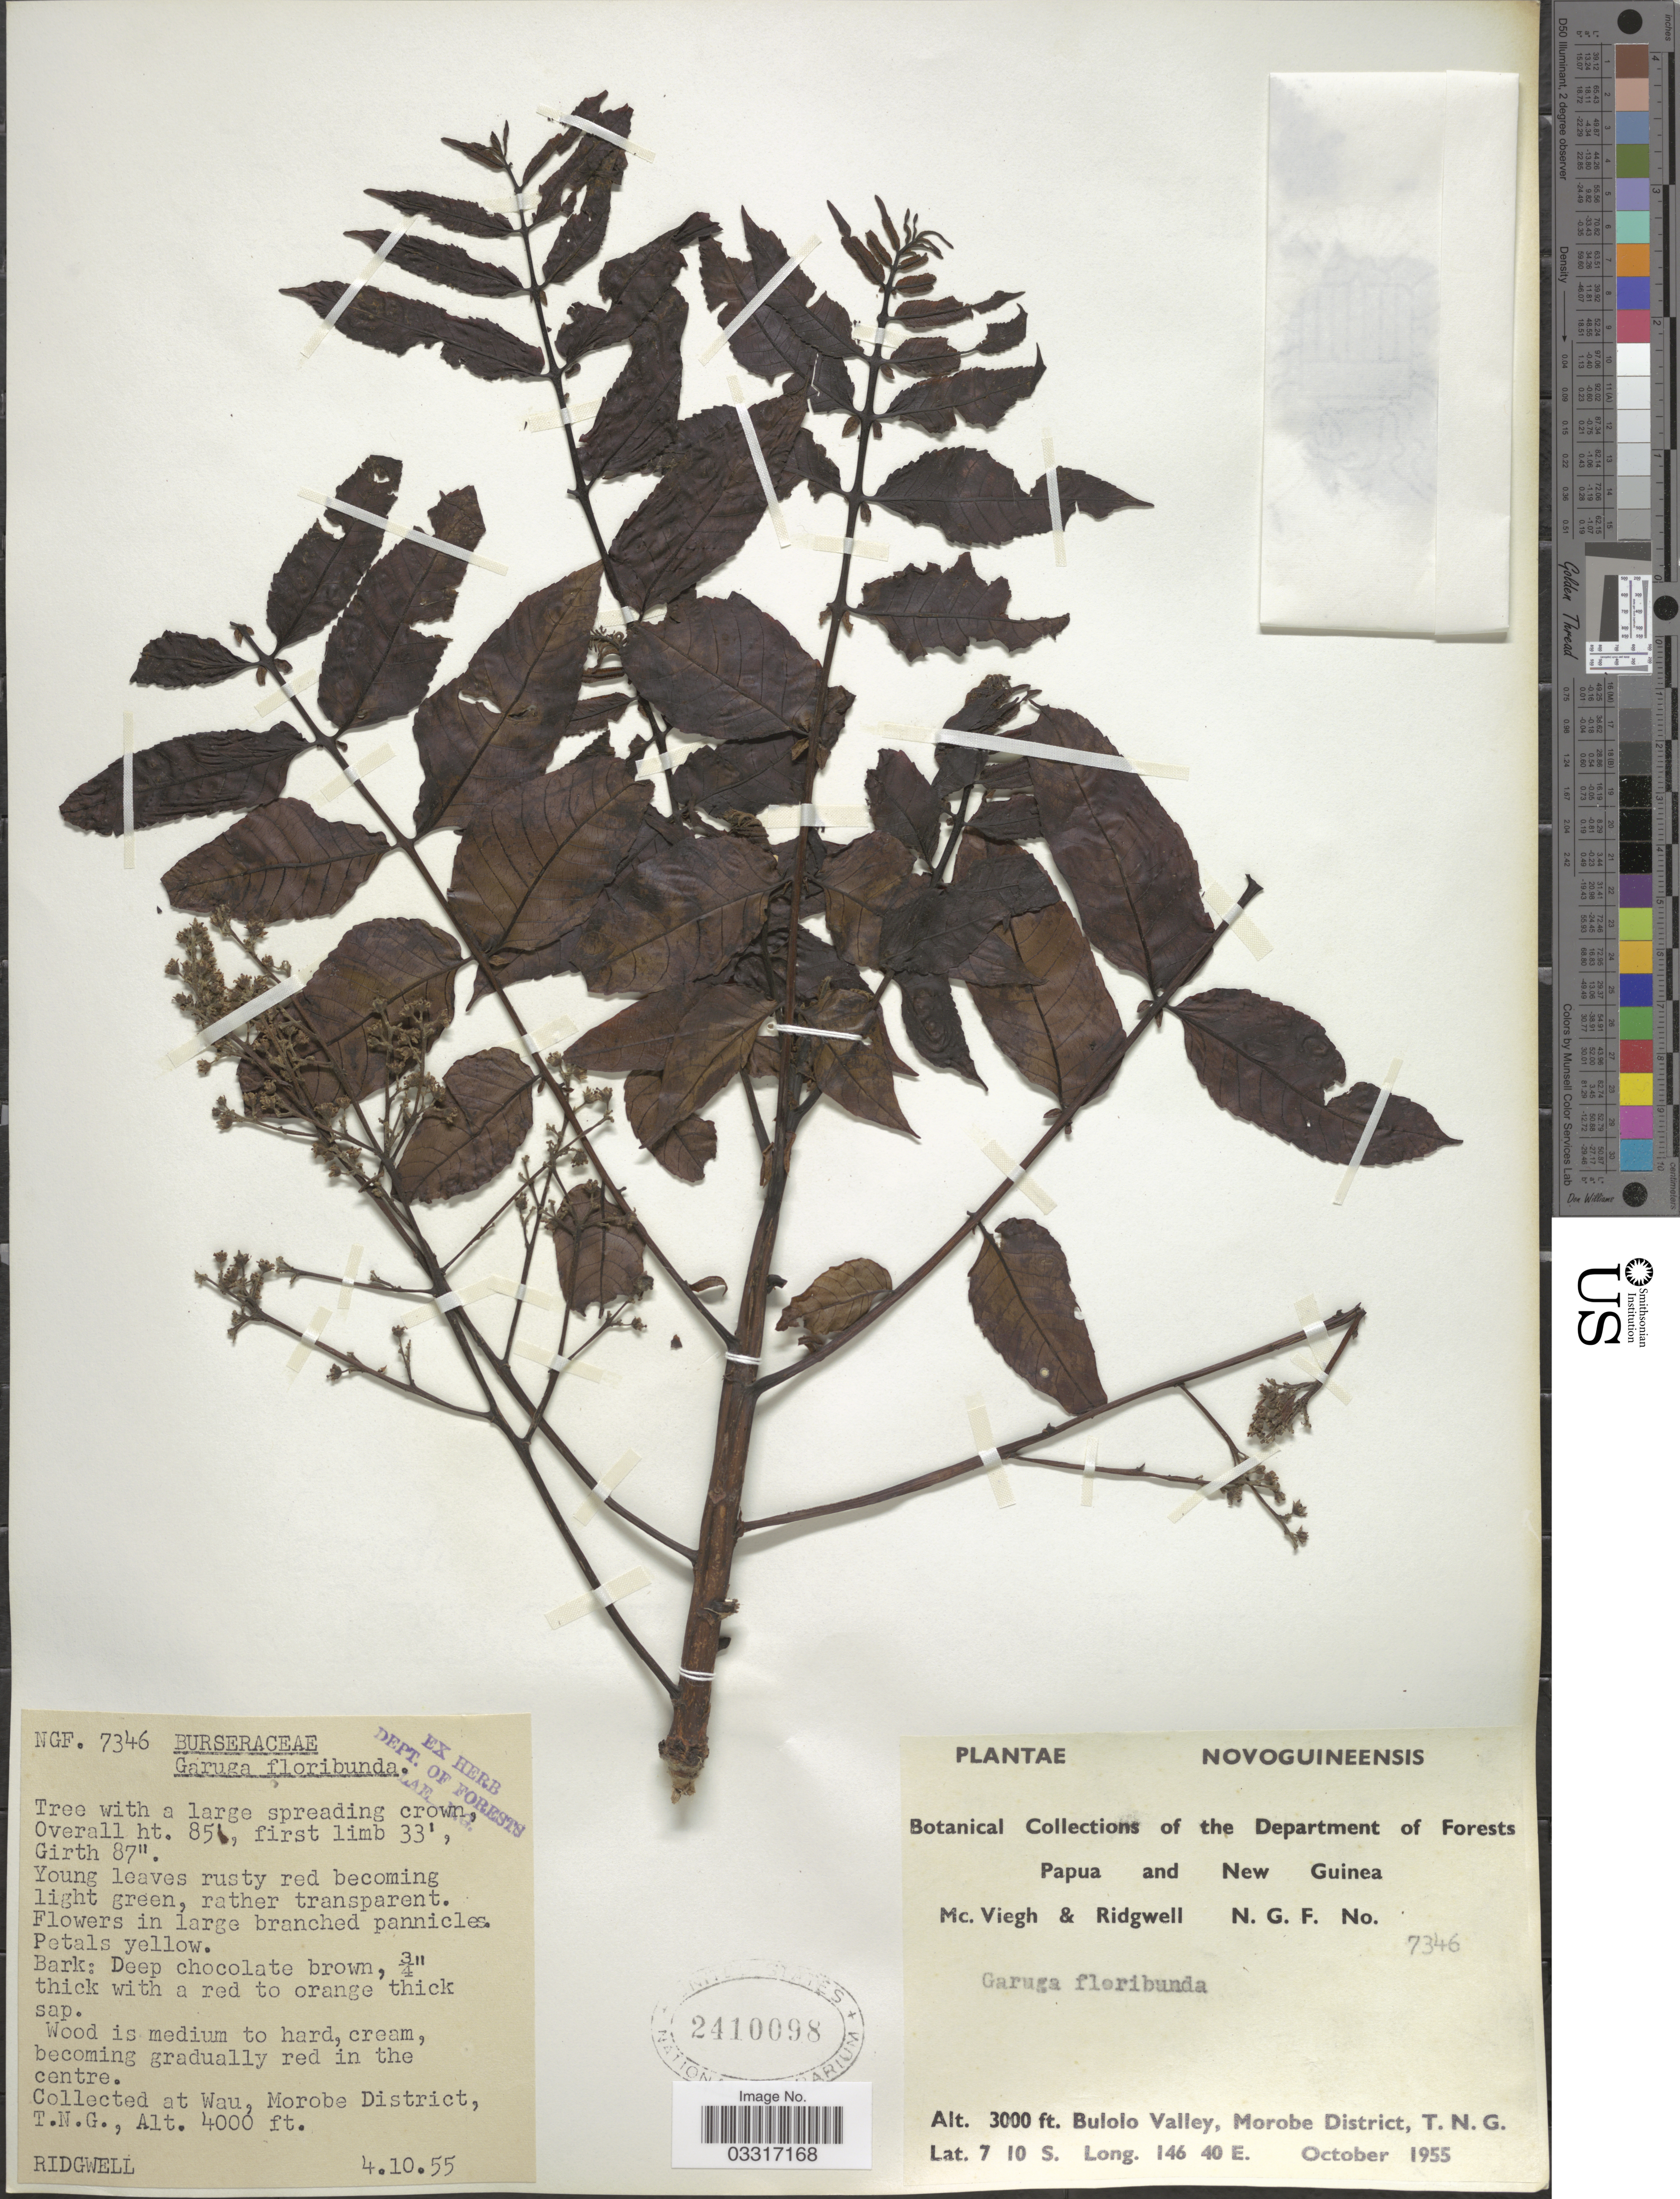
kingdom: Plantae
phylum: Tracheophyta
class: Magnoliopsida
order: Sapindales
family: Burseraceae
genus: Garuga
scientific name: Garuga floribunda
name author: Decne.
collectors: McViegh, -- & Ridgwell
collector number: NGF 7346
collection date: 1955-10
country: Papua New Guinea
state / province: Morobe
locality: Wau, Morobe District. Bulolo Valley, T.N.G.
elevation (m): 914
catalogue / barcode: US 2410098